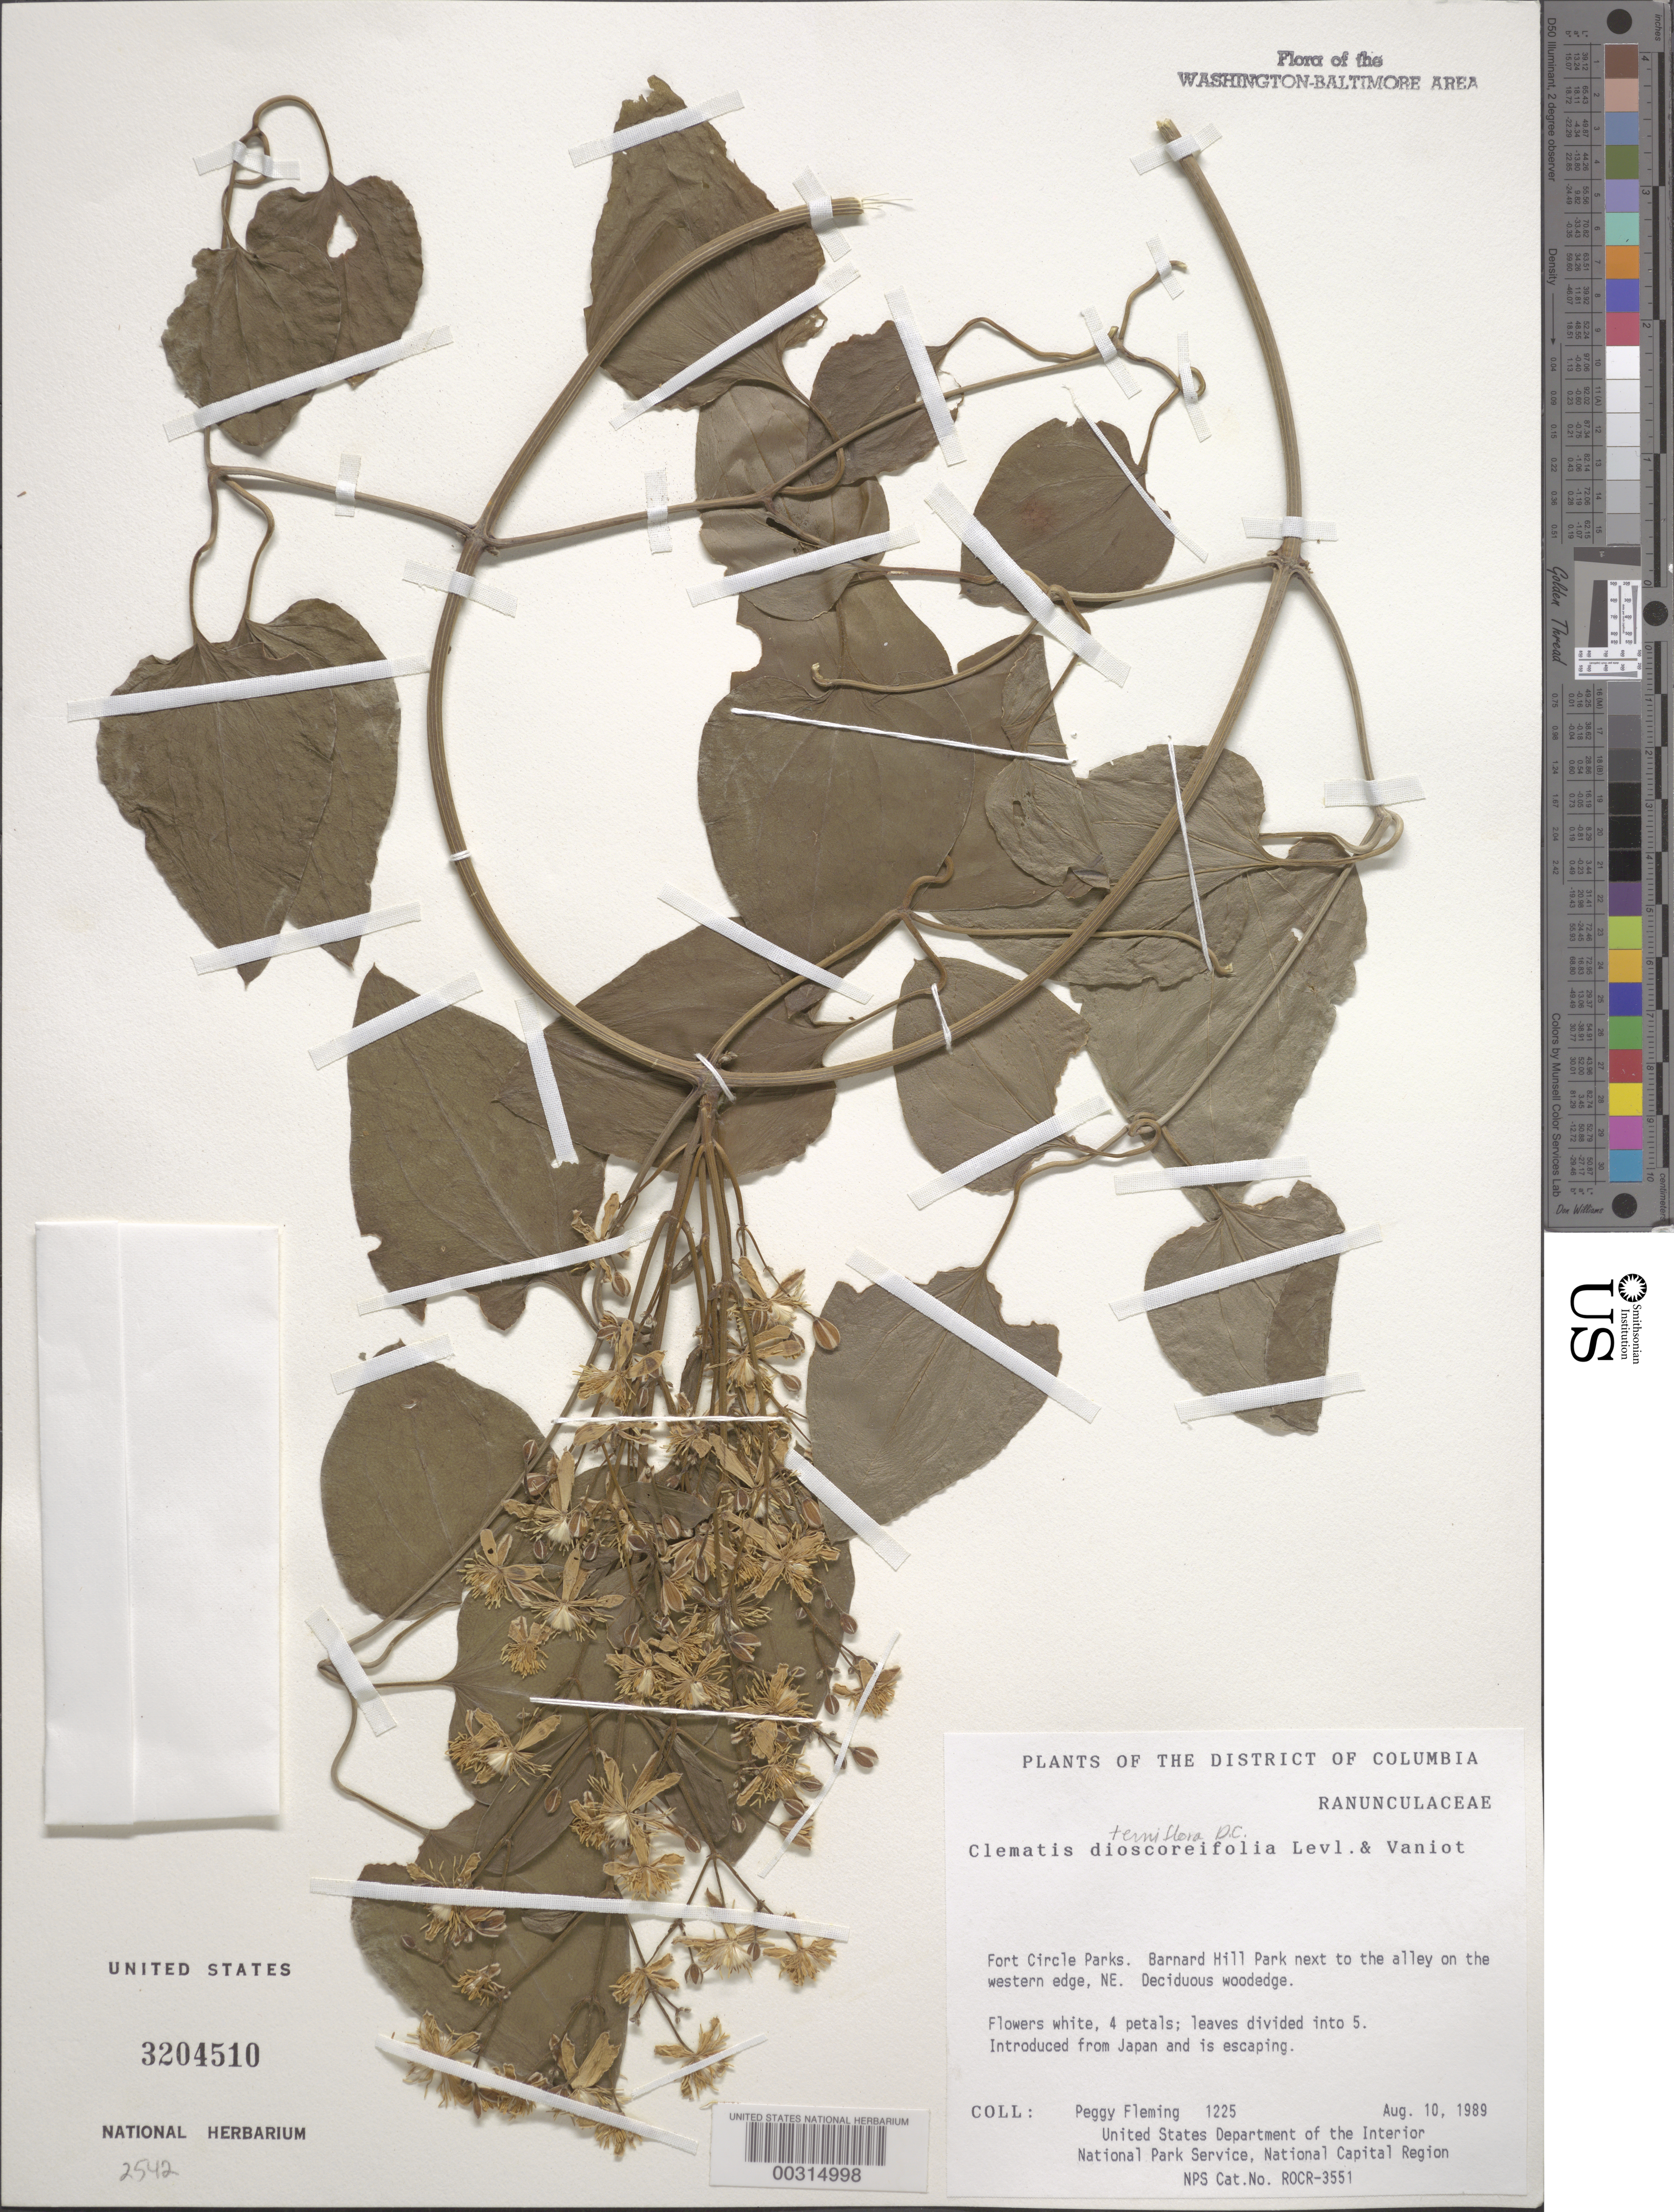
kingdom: Plantae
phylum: Tracheophyta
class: Magnoliopsida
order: Ranunculales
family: Ranunculaceae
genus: Clematis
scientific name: Clematis terniflora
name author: DC.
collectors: P. Fleming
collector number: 1225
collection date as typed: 10 Aug 1989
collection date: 1989-08-10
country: United States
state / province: District of Columbia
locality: Fort Circle Parks, Barnard Hill Park next to Alley on W Edge, NE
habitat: Deciduous woodedge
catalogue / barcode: US 3204510